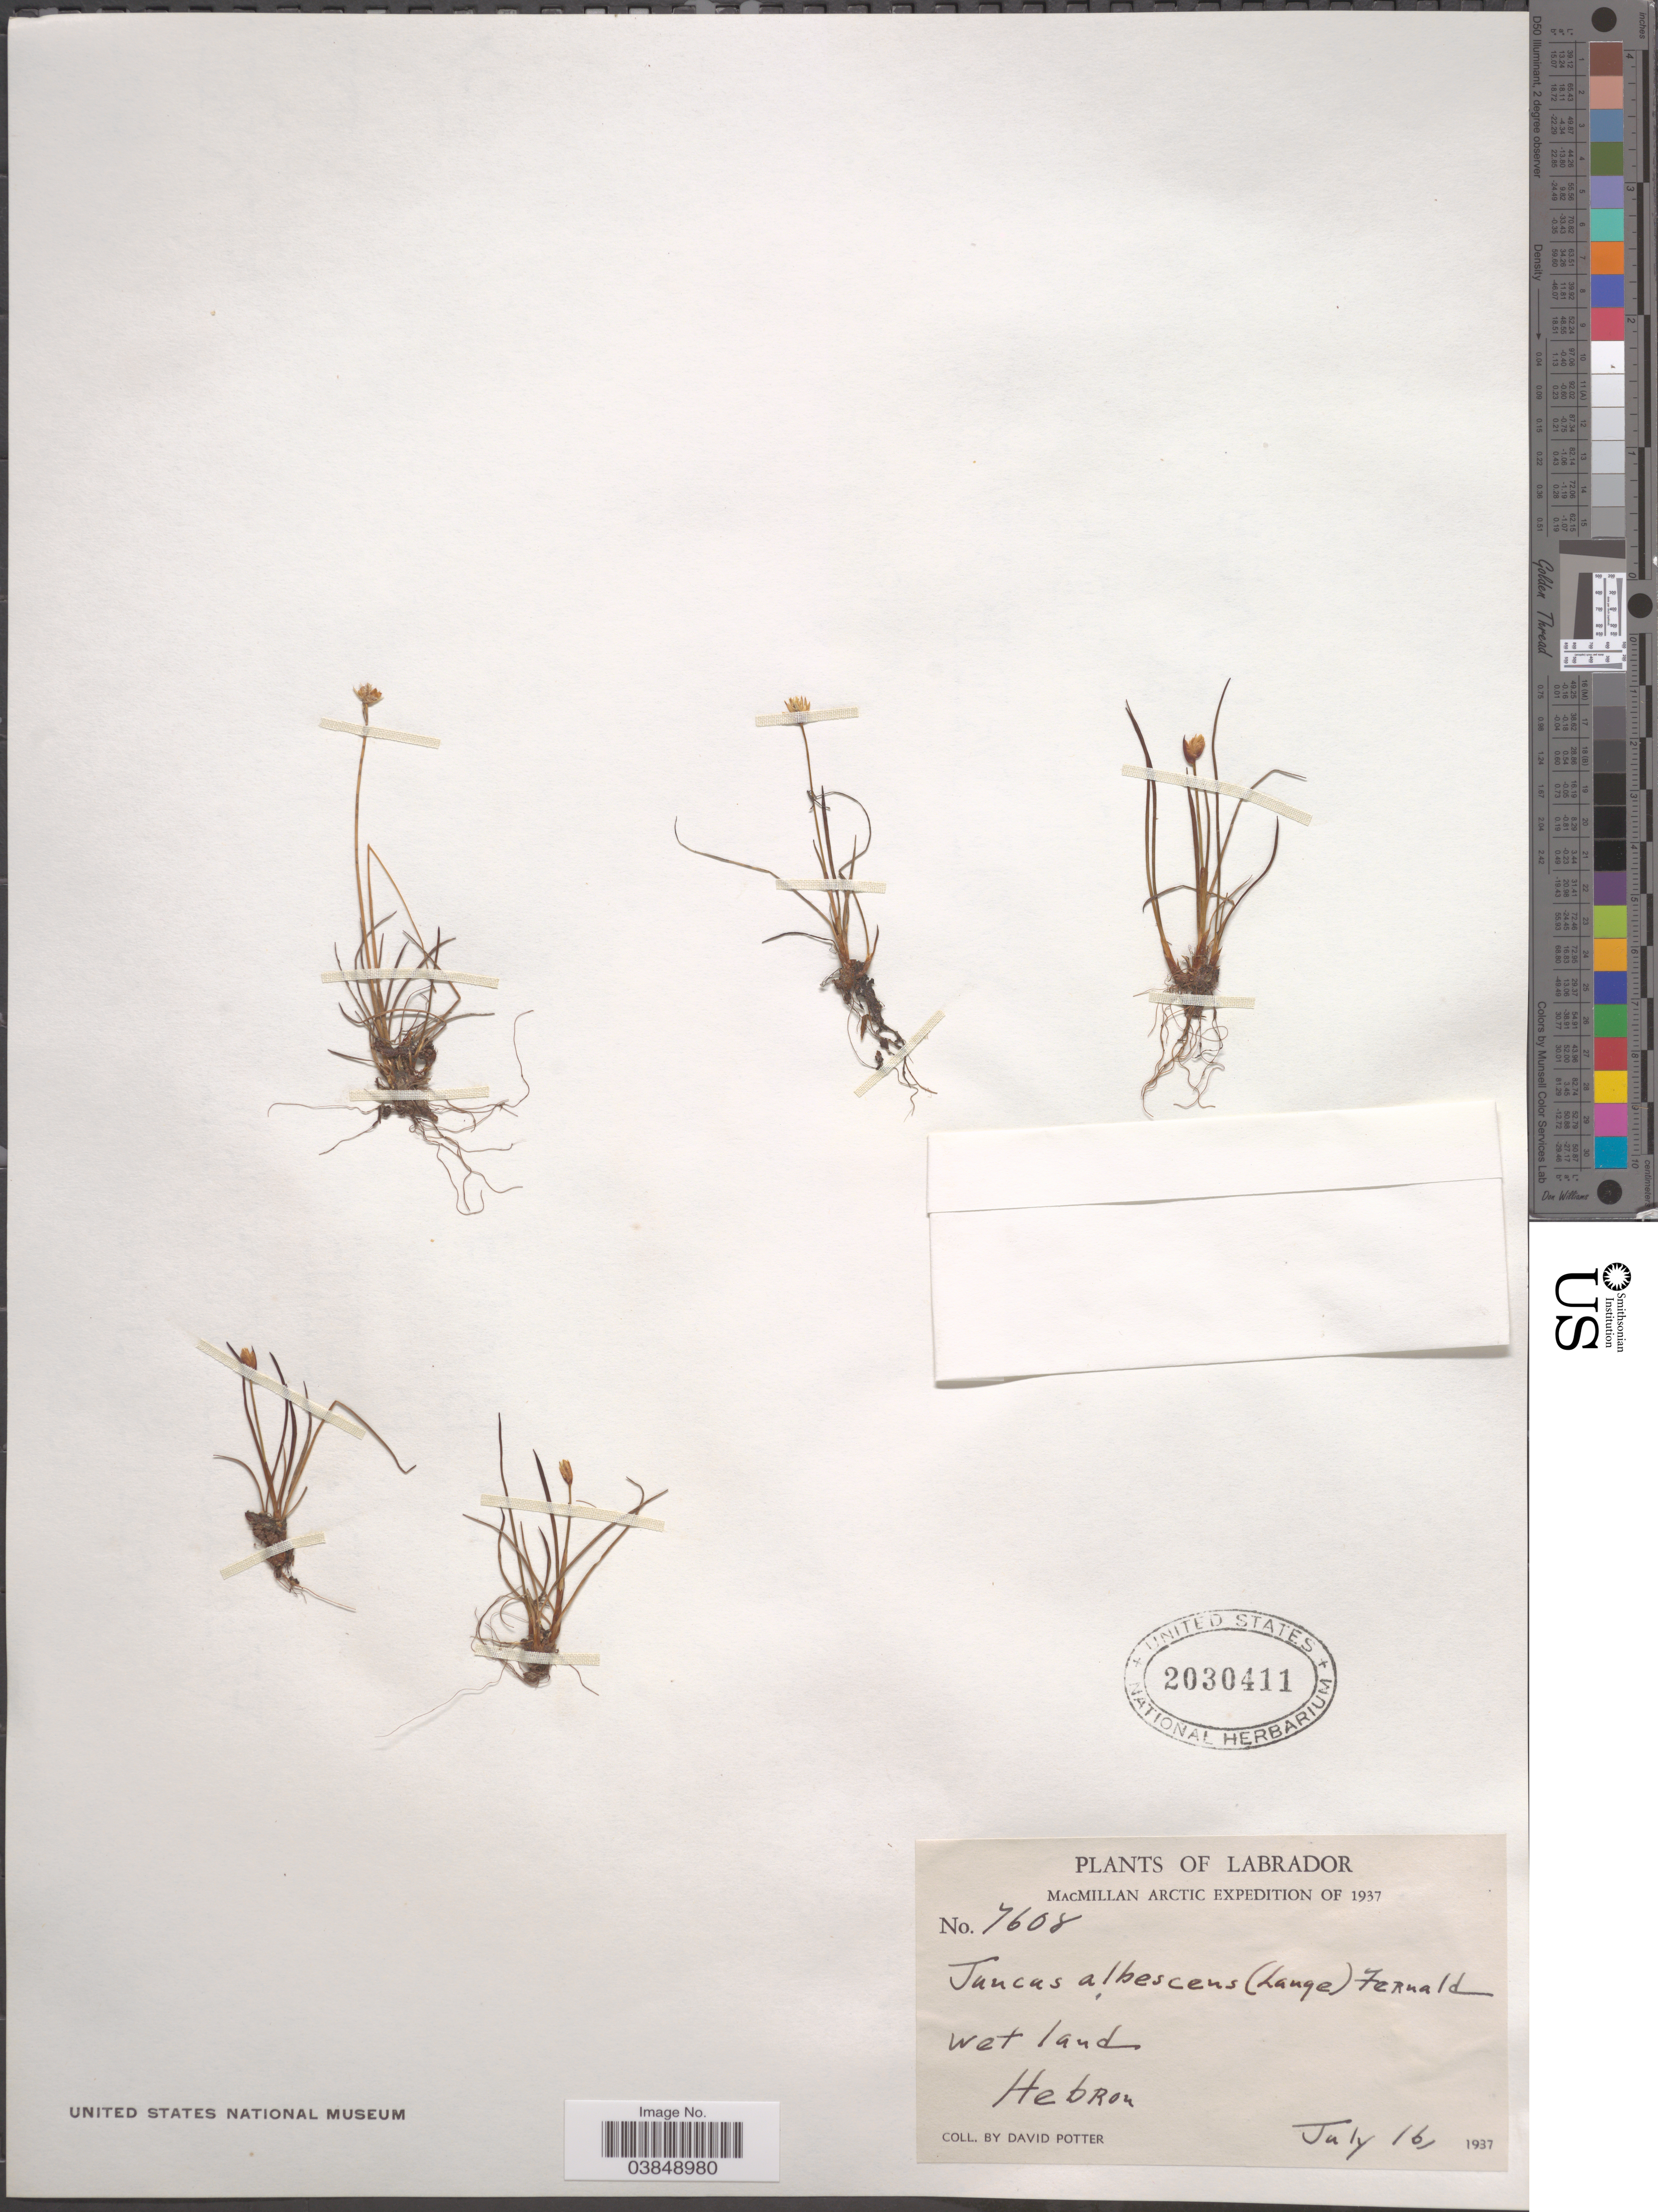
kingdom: Plantae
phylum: Tracheophyta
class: Liliopsida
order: Poales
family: Juncaceae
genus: Juncus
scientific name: Juncus albescens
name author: Fernald & Lange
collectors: D. Potter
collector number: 7608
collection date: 1937-07-16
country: Canada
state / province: Newfoundland and Labrador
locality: Labrador. Hebron.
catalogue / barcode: US 2030411